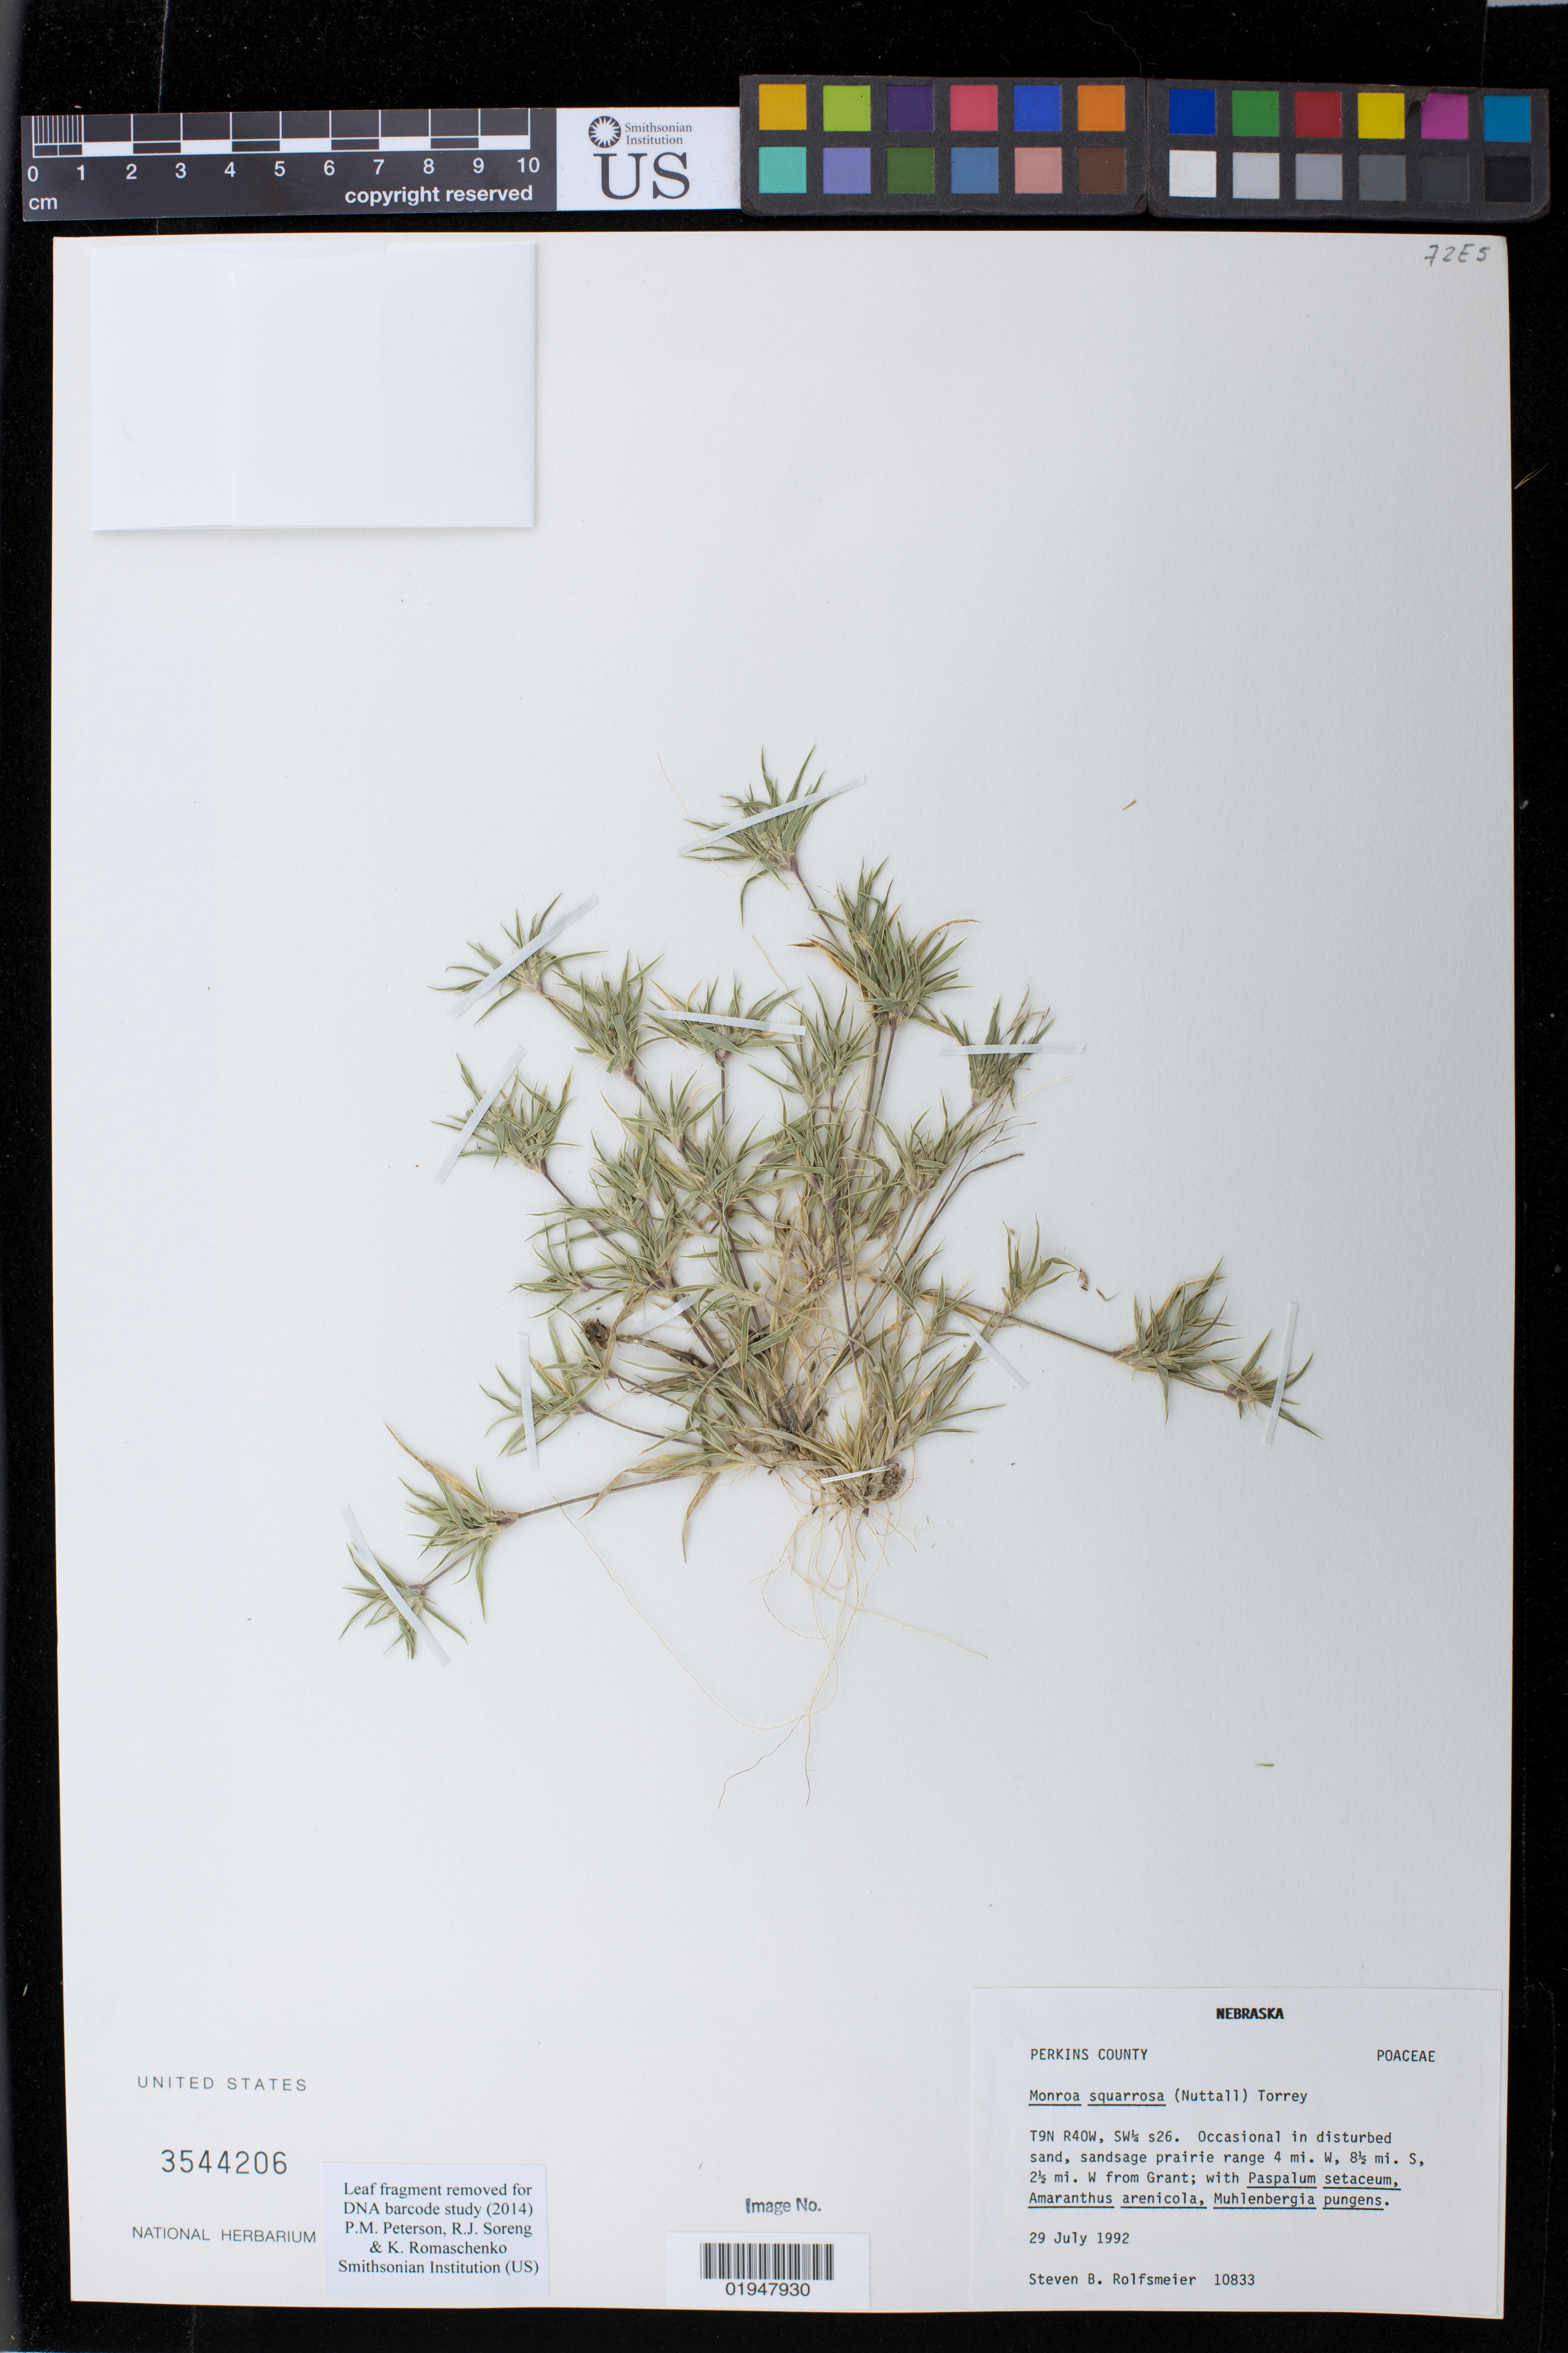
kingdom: Plantae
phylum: Tracheophyta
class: Liliopsida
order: Poales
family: Poaceae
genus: Munroa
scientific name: Munroa squarrosa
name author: (Nutt.) Torr.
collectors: S. Rolfsmeier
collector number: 10833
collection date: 1992-07-29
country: United States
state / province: Nebraska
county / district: Perkins County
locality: T9N R40W, SW1/4 s26. 4 mi. W, 8 1/2 mi. S, 2 1/2 mi. W from Grant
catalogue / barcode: US 3544206